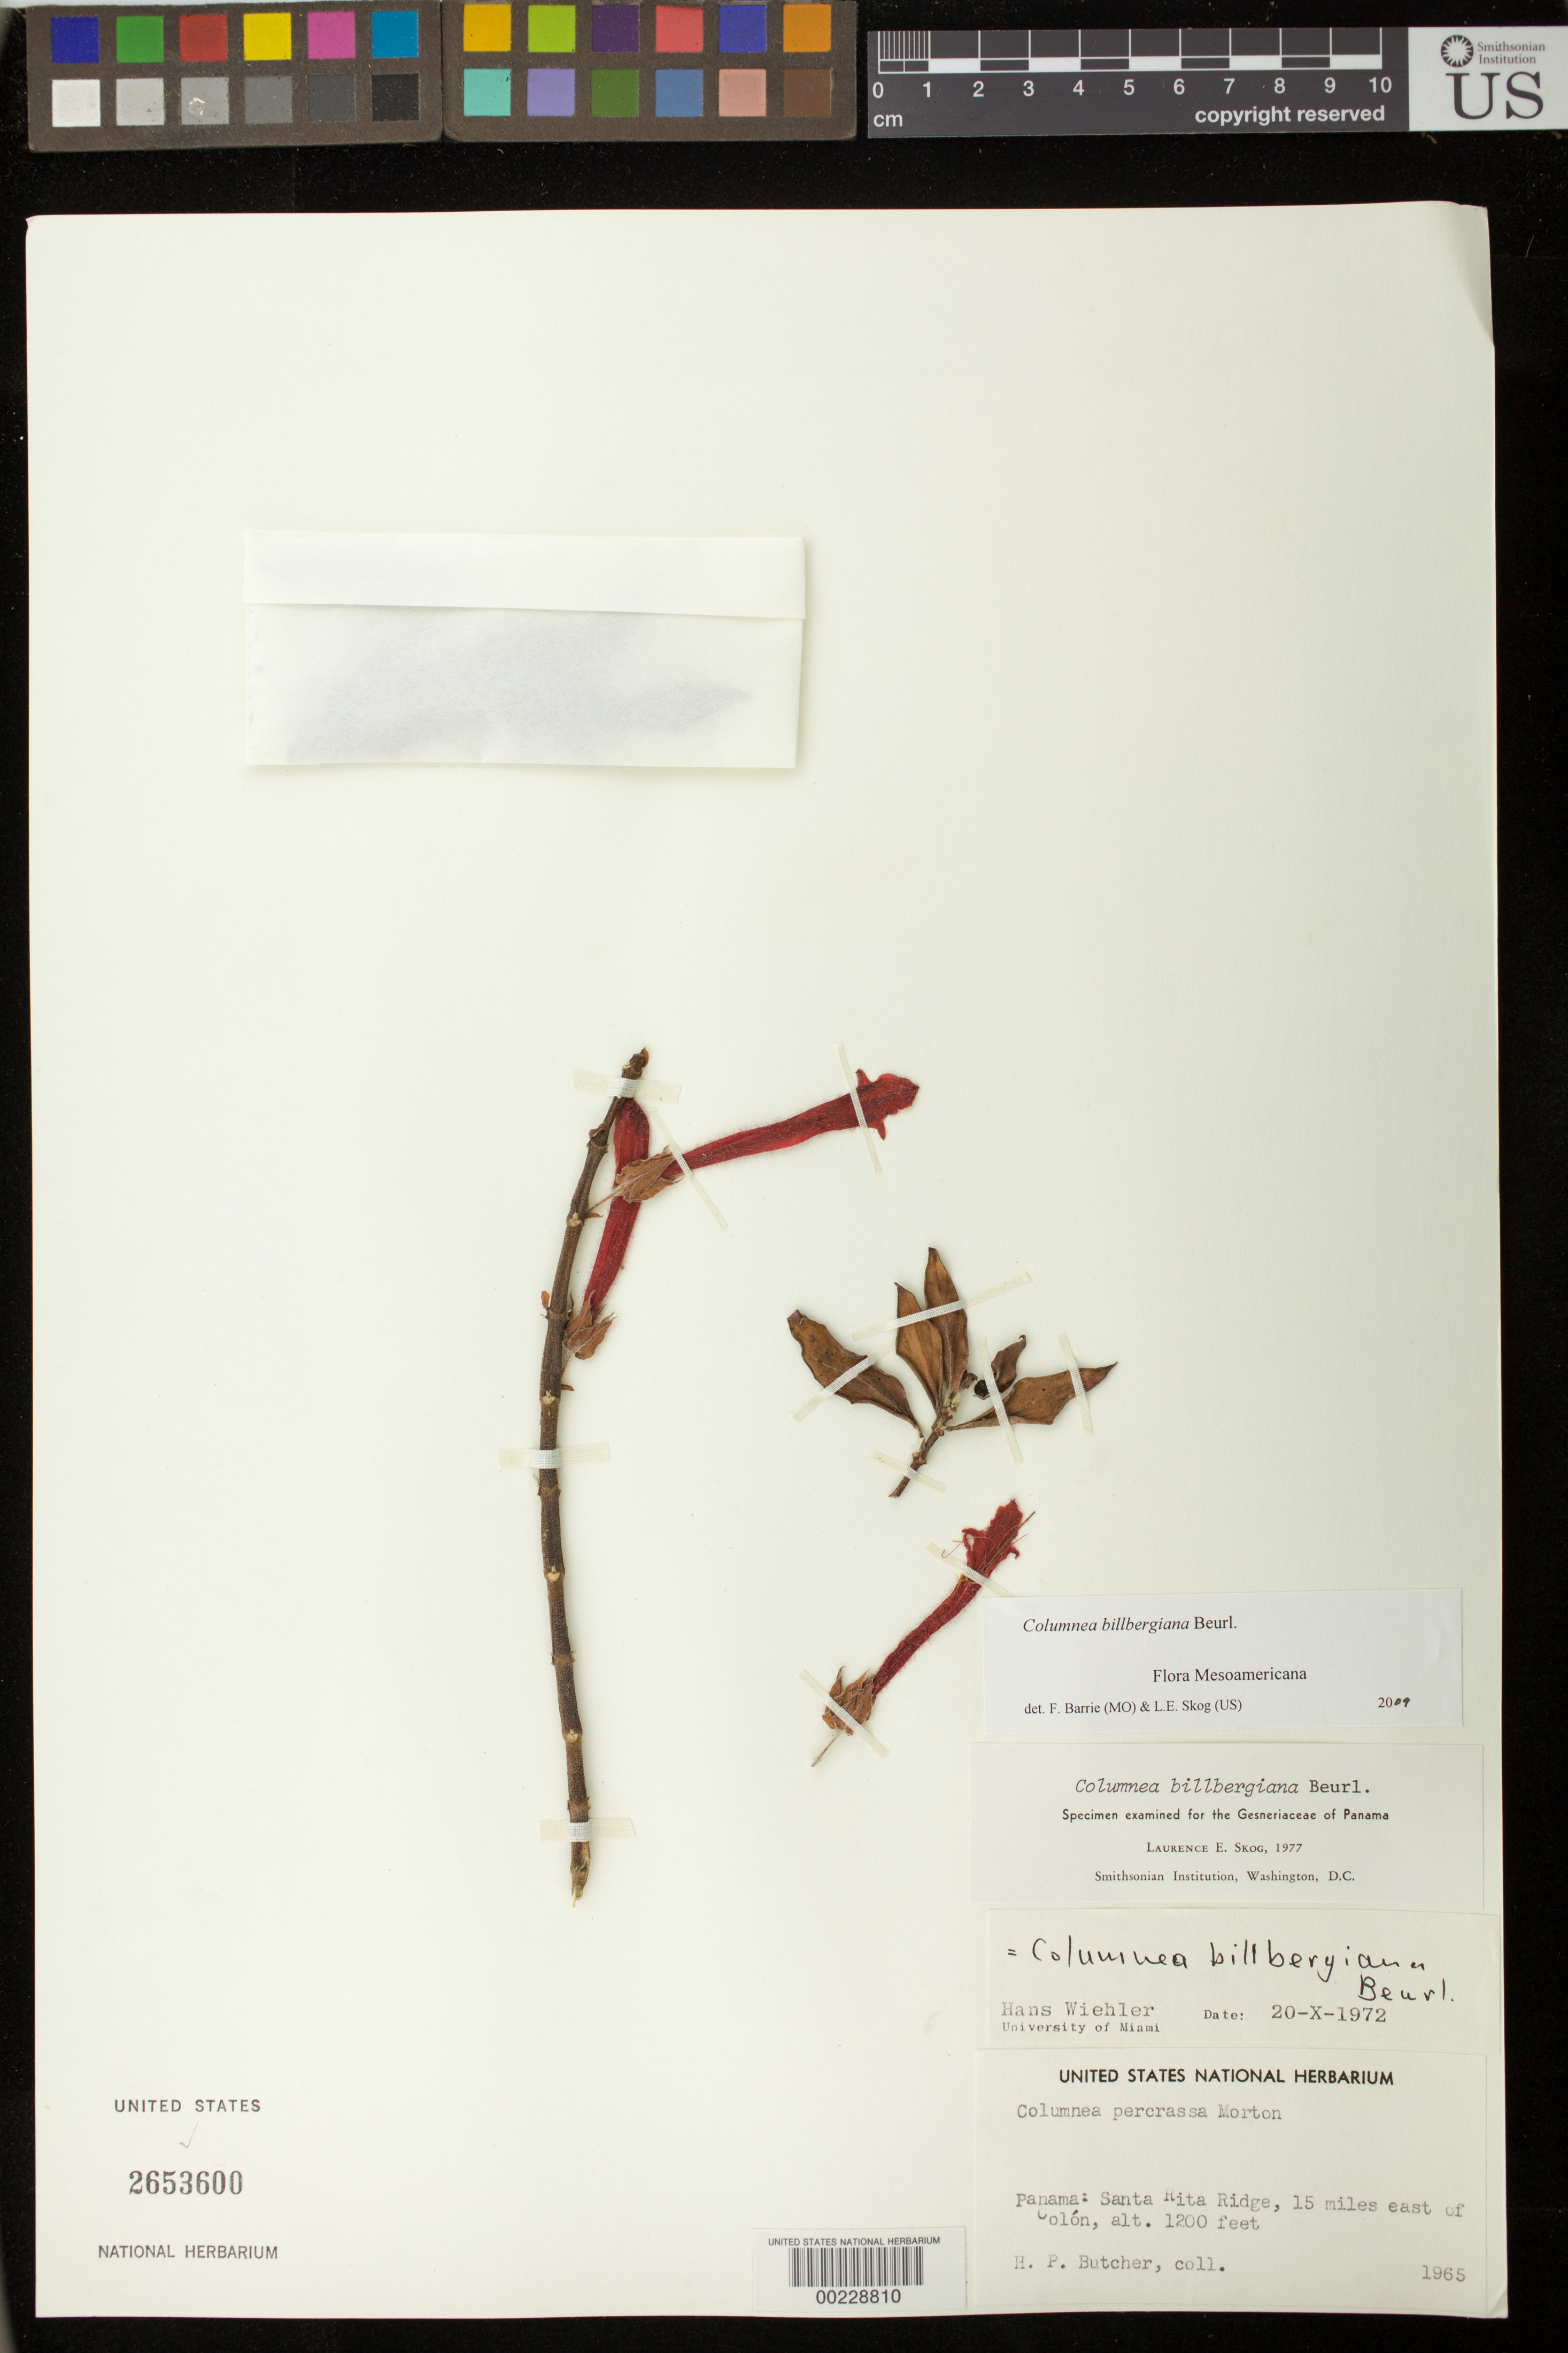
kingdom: Plantae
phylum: Tracheophyta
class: Magnoliopsida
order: Lamiales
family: Gesneriaceae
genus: Columnea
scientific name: Columnea billbergiana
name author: Beurl.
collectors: H. Butcher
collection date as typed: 1965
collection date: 1965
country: Panama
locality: Santa Rita ridge, 15 mi E of Colon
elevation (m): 366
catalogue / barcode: US 2653600